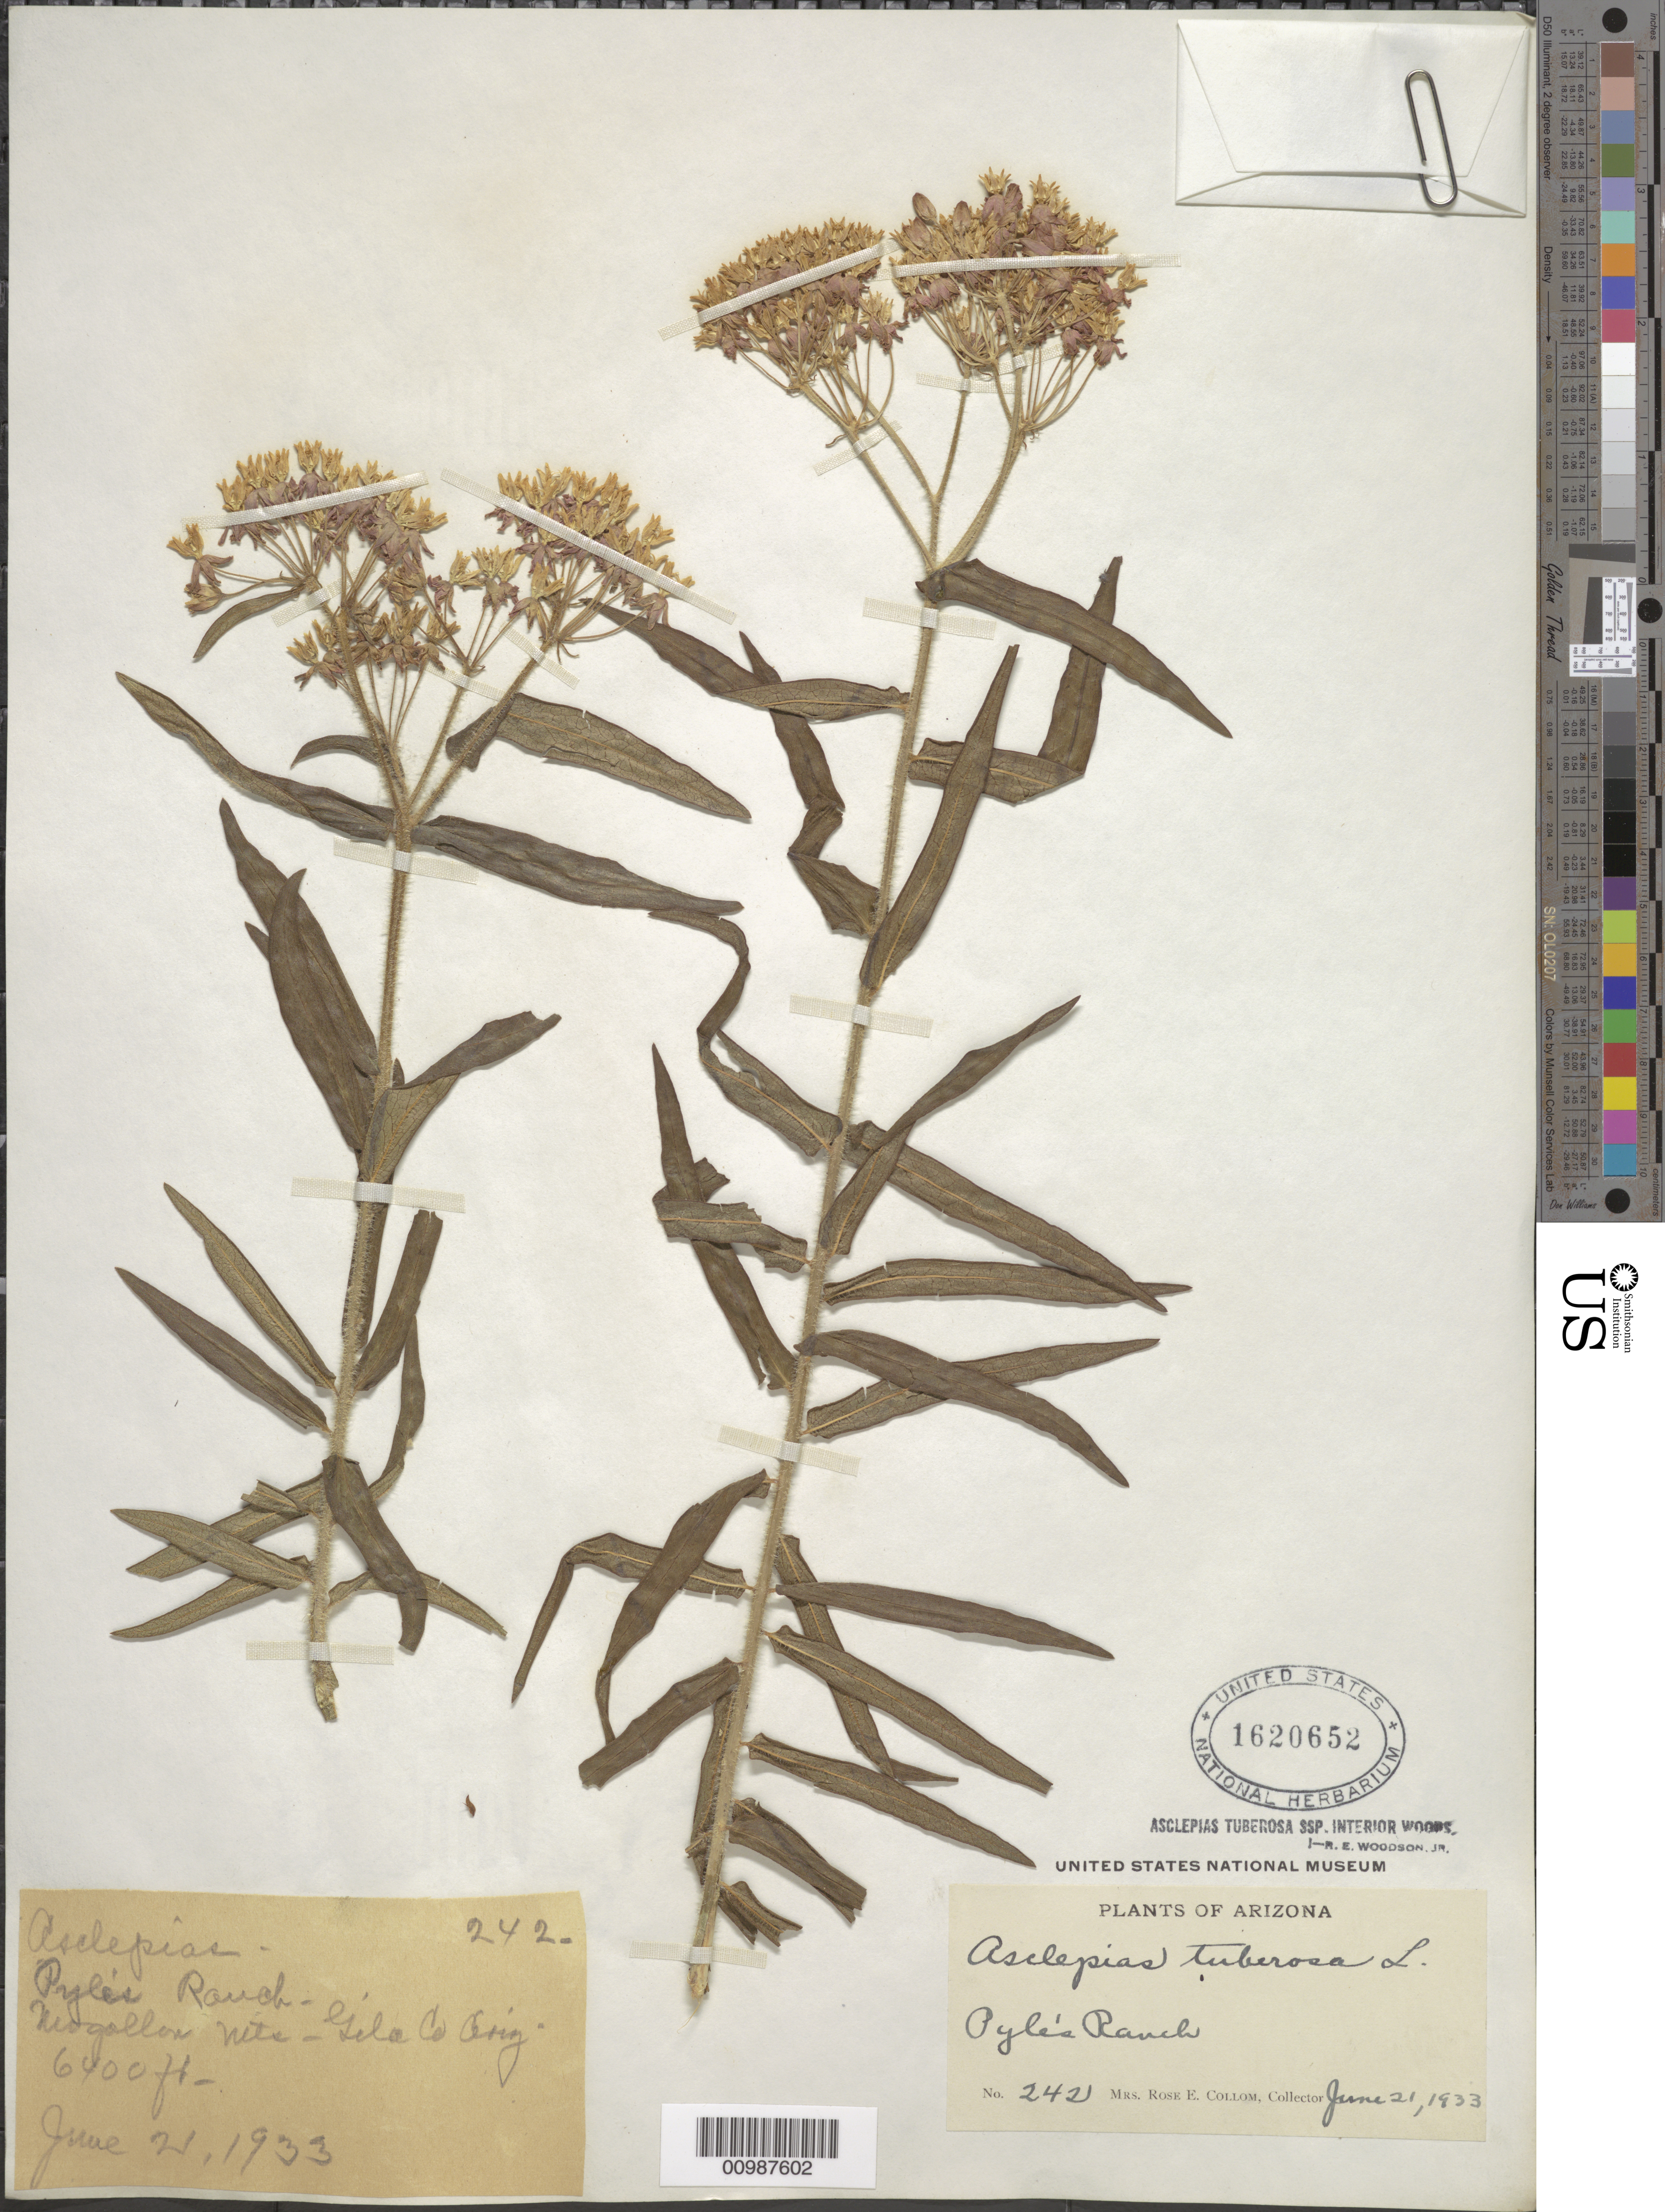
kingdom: Plantae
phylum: Tracheophyta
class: Magnoliopsida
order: Gentianales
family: Apocynaceae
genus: Asclepias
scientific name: Asclepias tuberosa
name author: L.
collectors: R. E. Collom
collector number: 242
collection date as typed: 21 Jun 1933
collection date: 1933-06-21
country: United States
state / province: Arizona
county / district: Yavapai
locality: Pyle's Ranch; Mogollon Mountains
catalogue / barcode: US 1620652